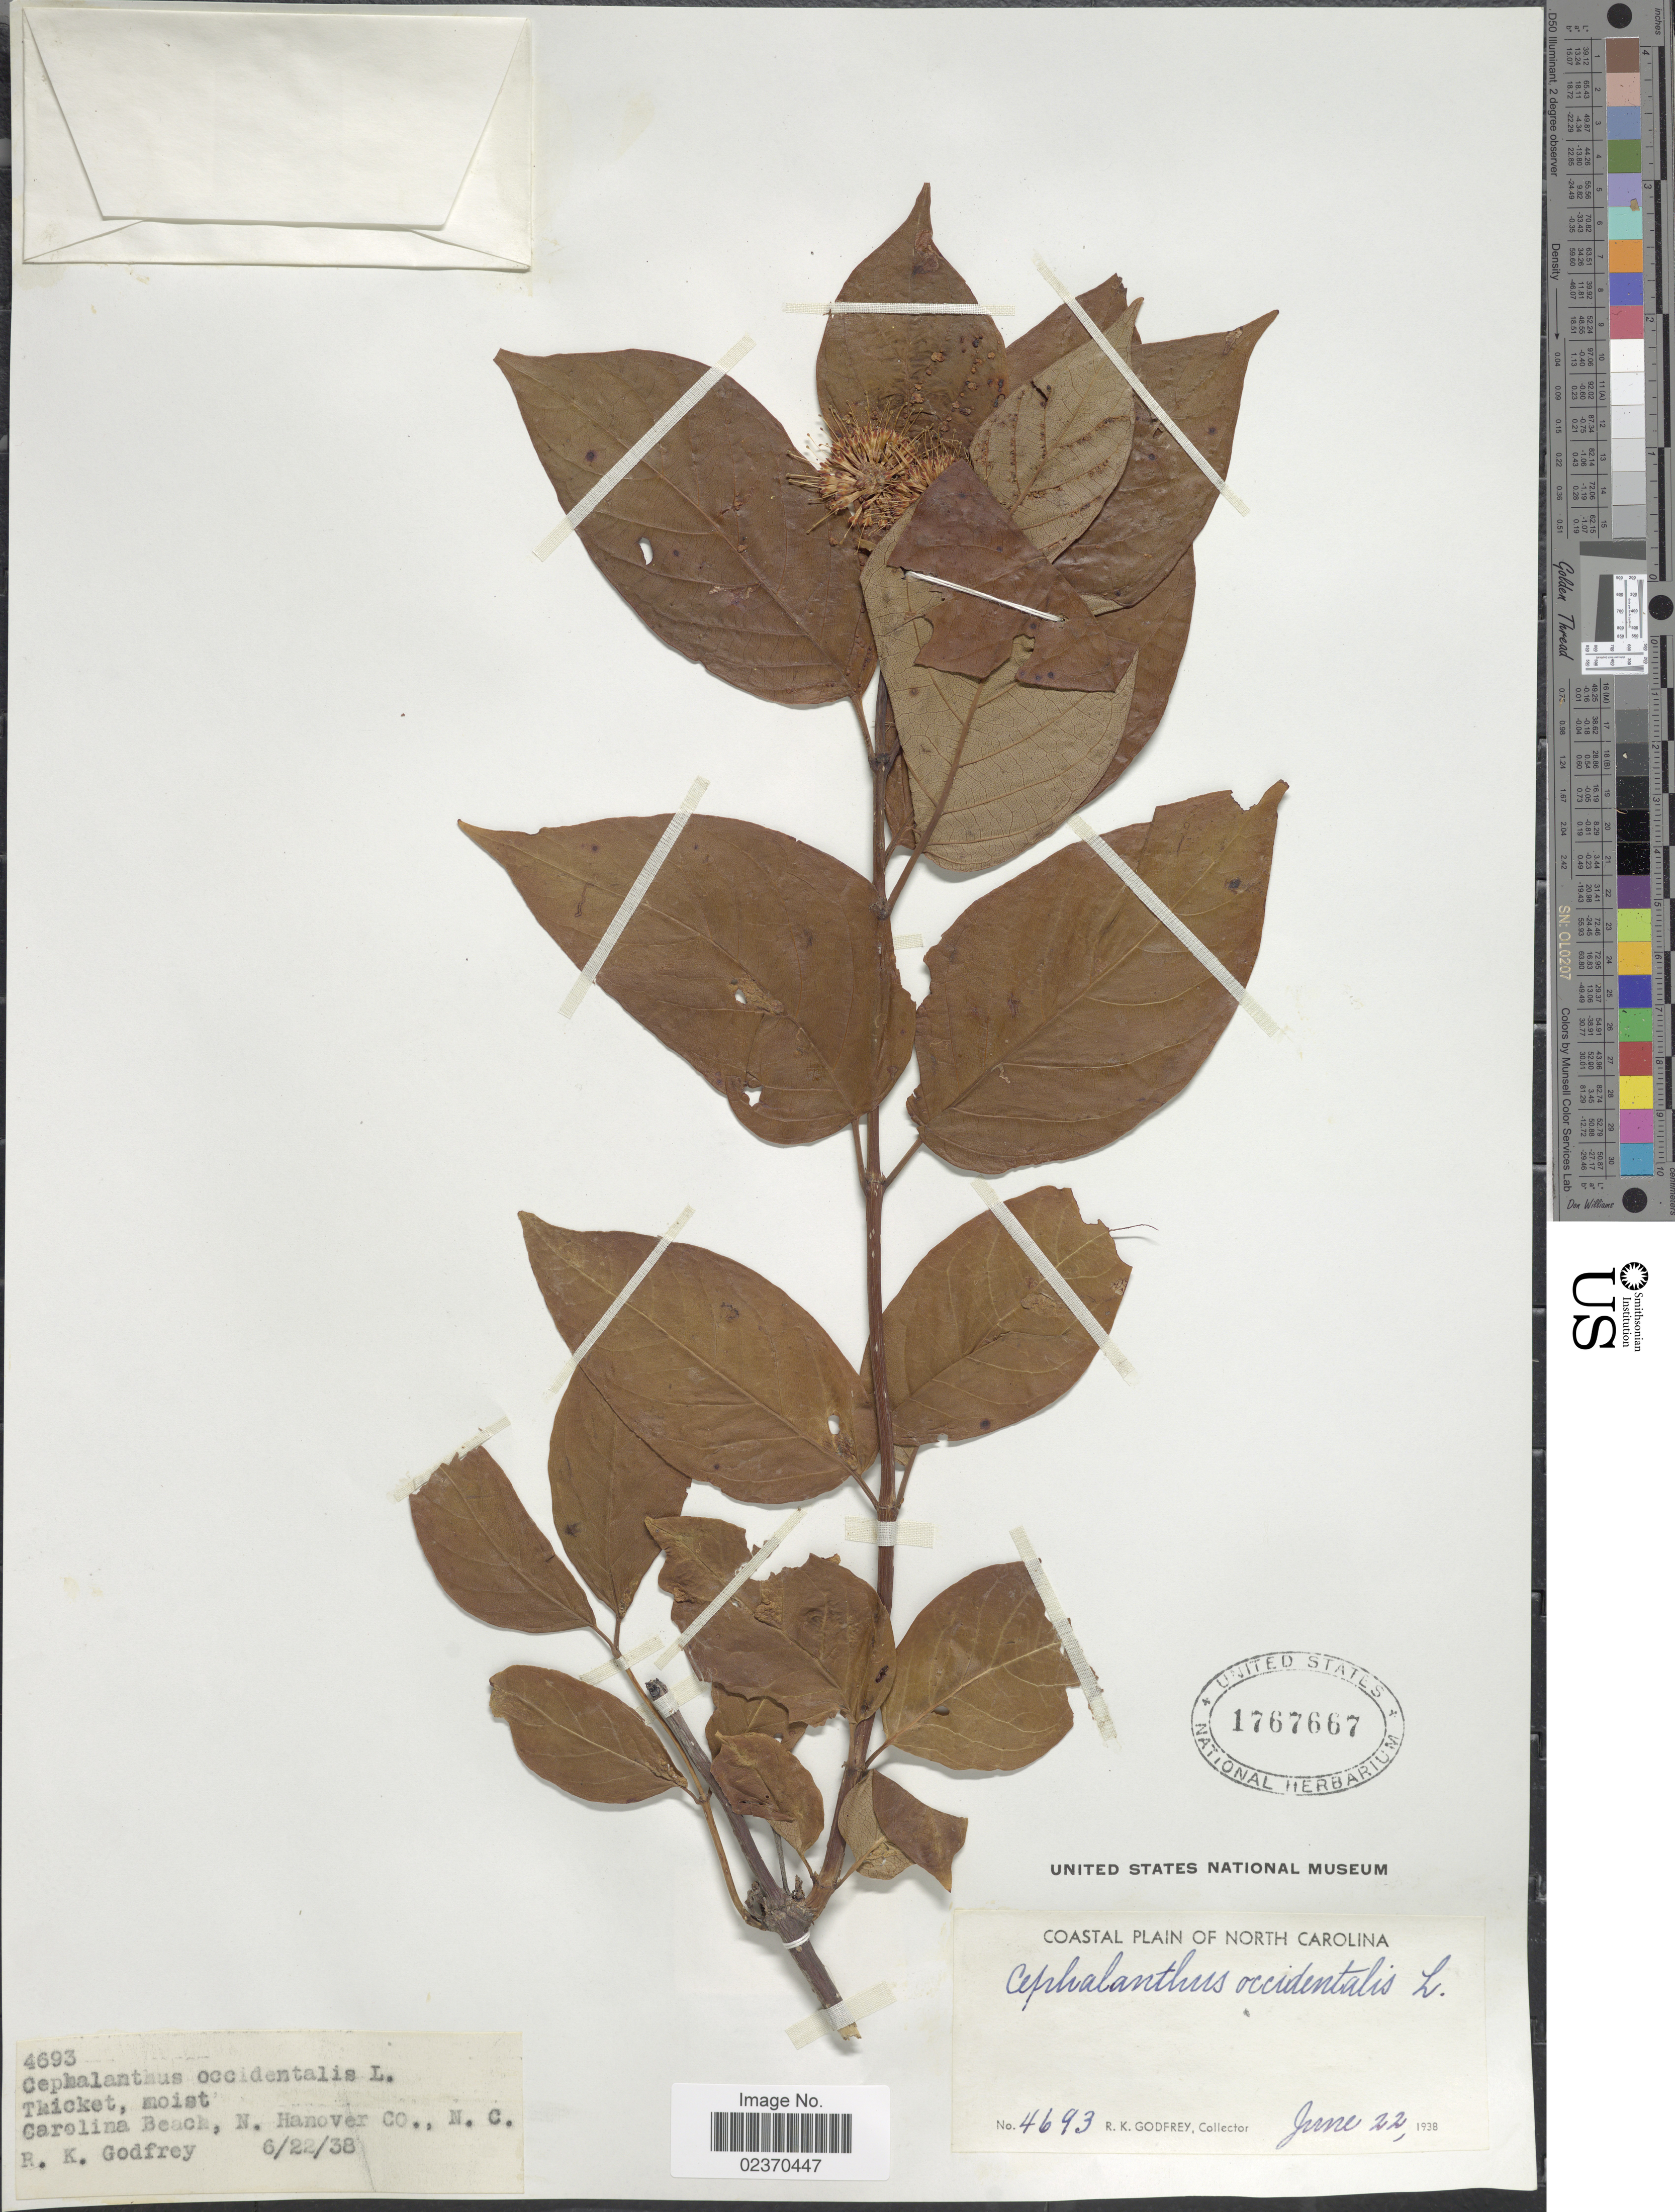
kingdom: Plantae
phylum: Tracheophyta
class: Magnoliopsida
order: Gentianales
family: Rubiaceae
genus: Cephalanthus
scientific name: Cephalanthus occidentalis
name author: L.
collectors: R. K. Godfrey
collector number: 4693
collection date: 1938-06-22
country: United States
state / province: North Carolina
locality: Coastal Plain of North Carolina. Carolina Beach, N. Hanover Co.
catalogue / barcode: US 1767667